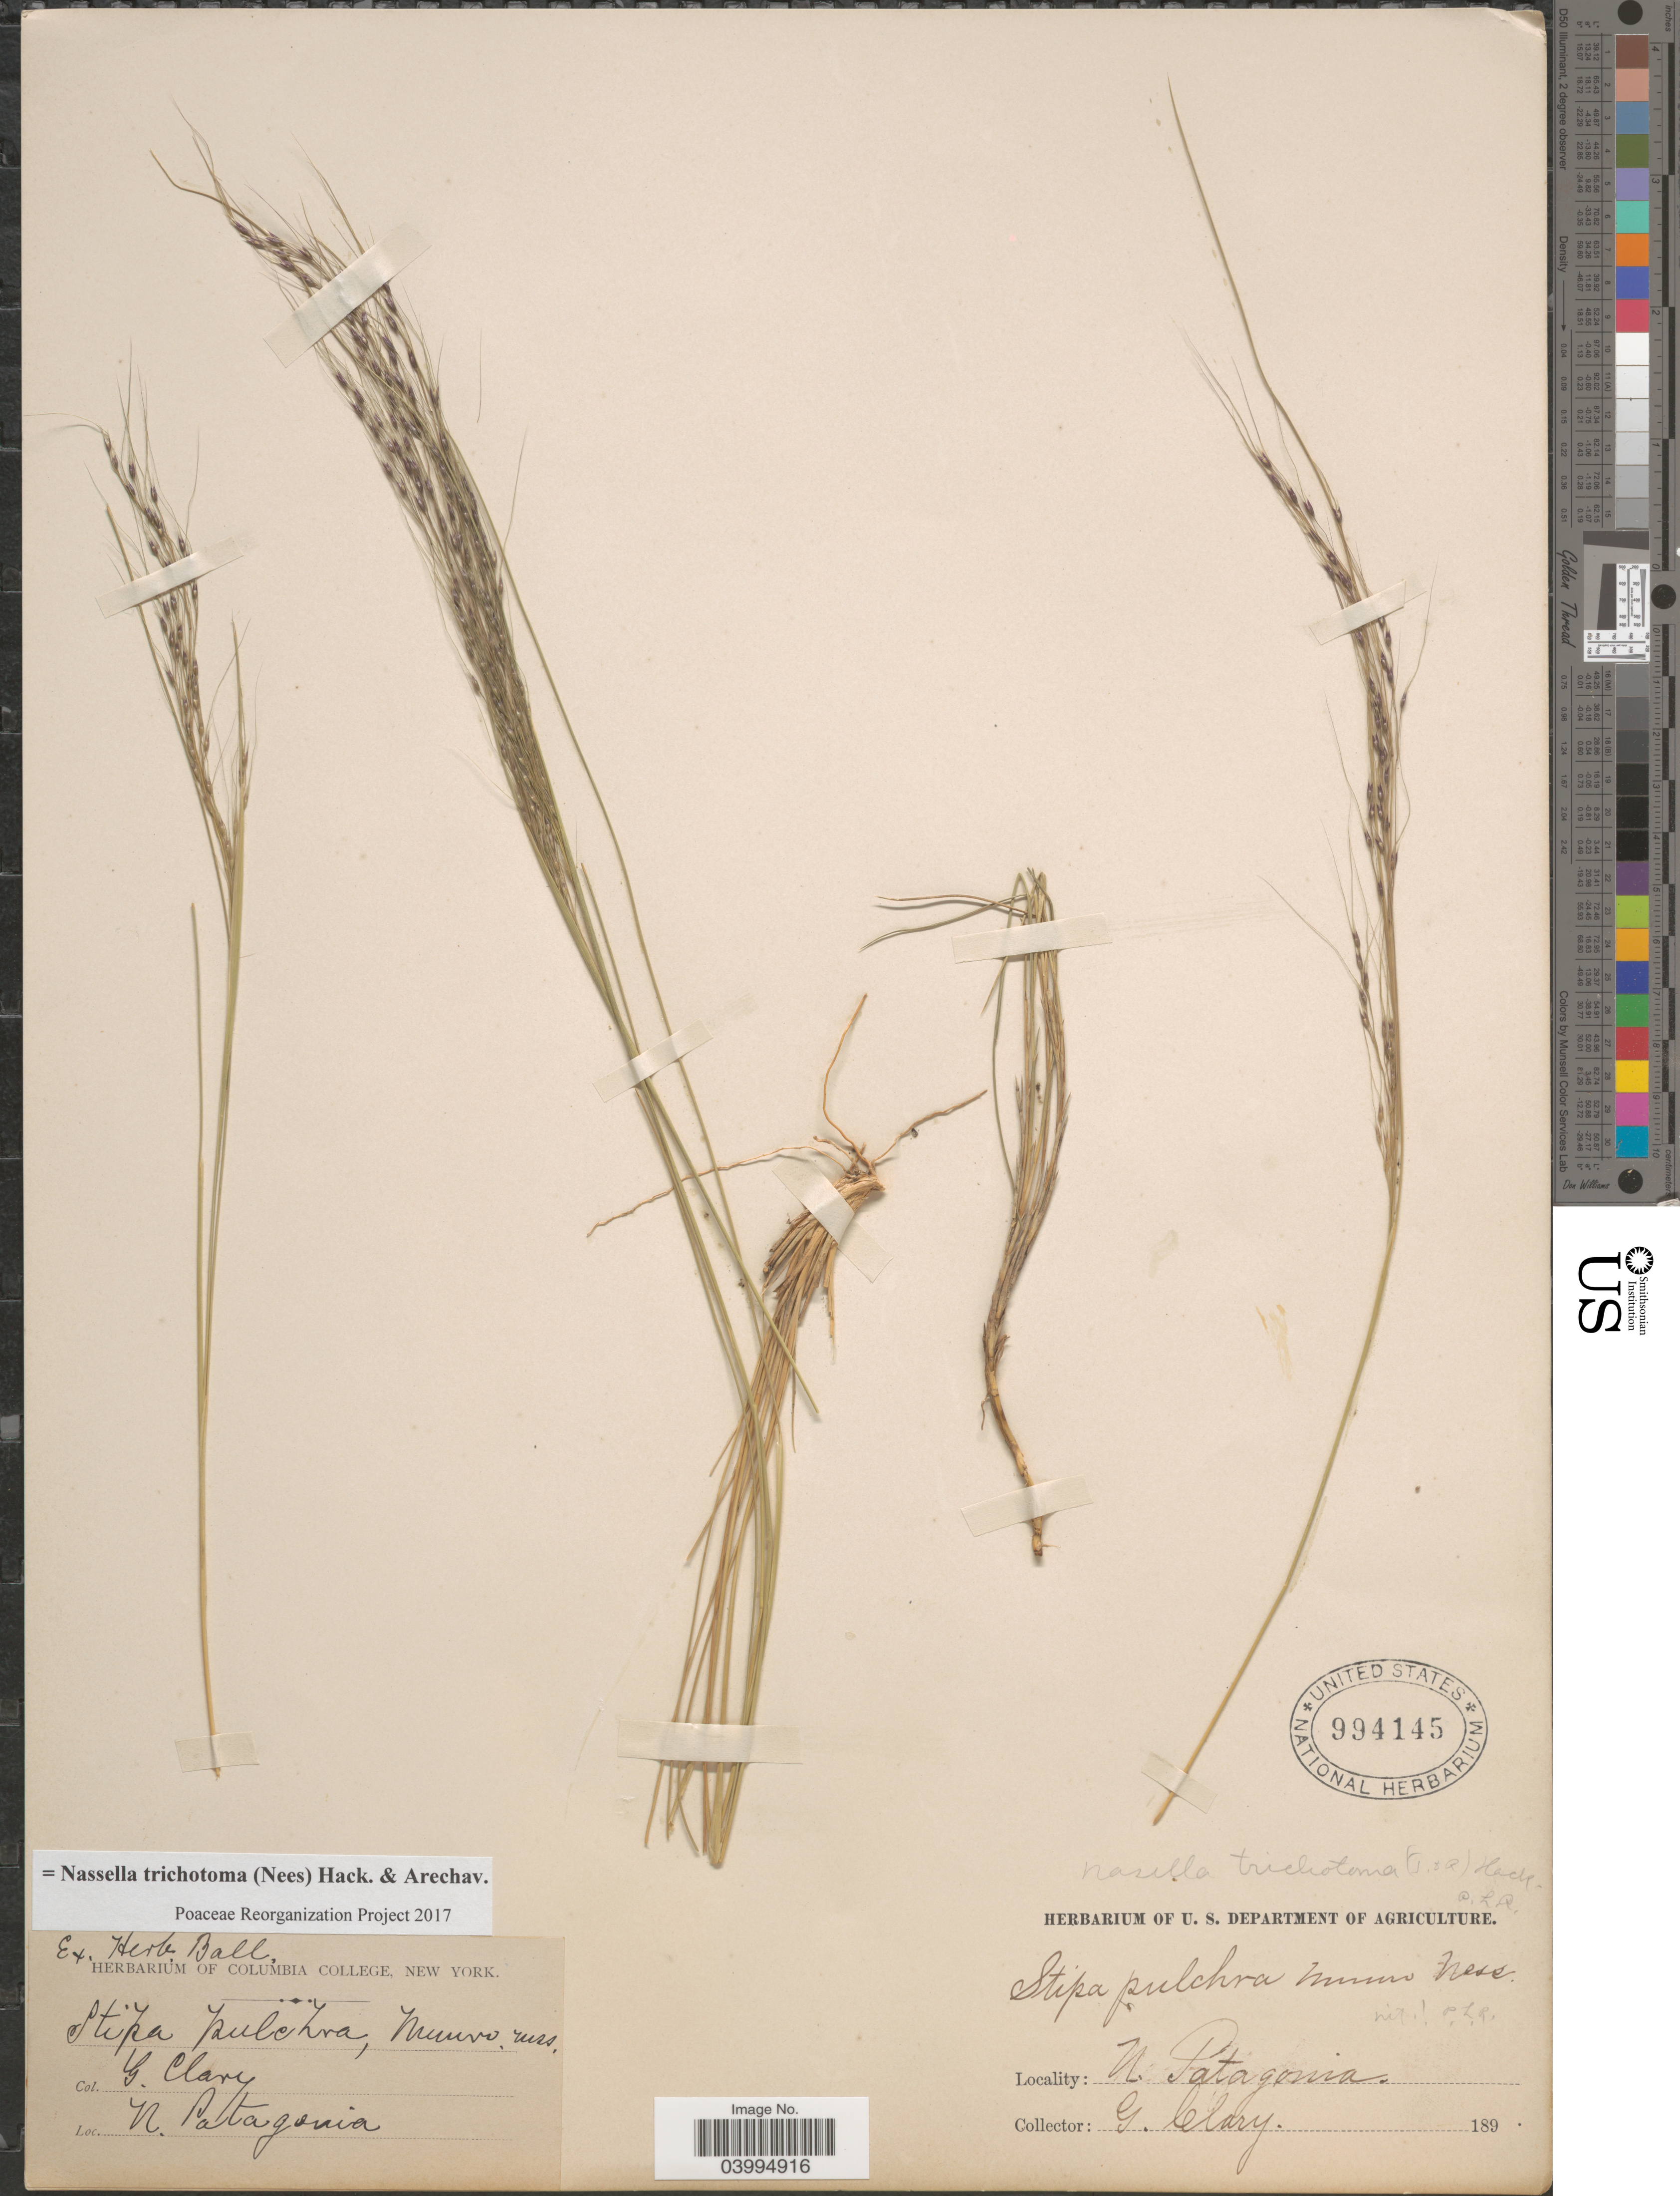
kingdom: Plantae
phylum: Tracheophyta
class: Liliopsida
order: Poales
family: Poaceae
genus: Nassella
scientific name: Nassella trichotoma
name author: (Ness) Hack. ex Arechav.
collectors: G. Clary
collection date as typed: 189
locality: N. Patagonia.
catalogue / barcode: US 994145